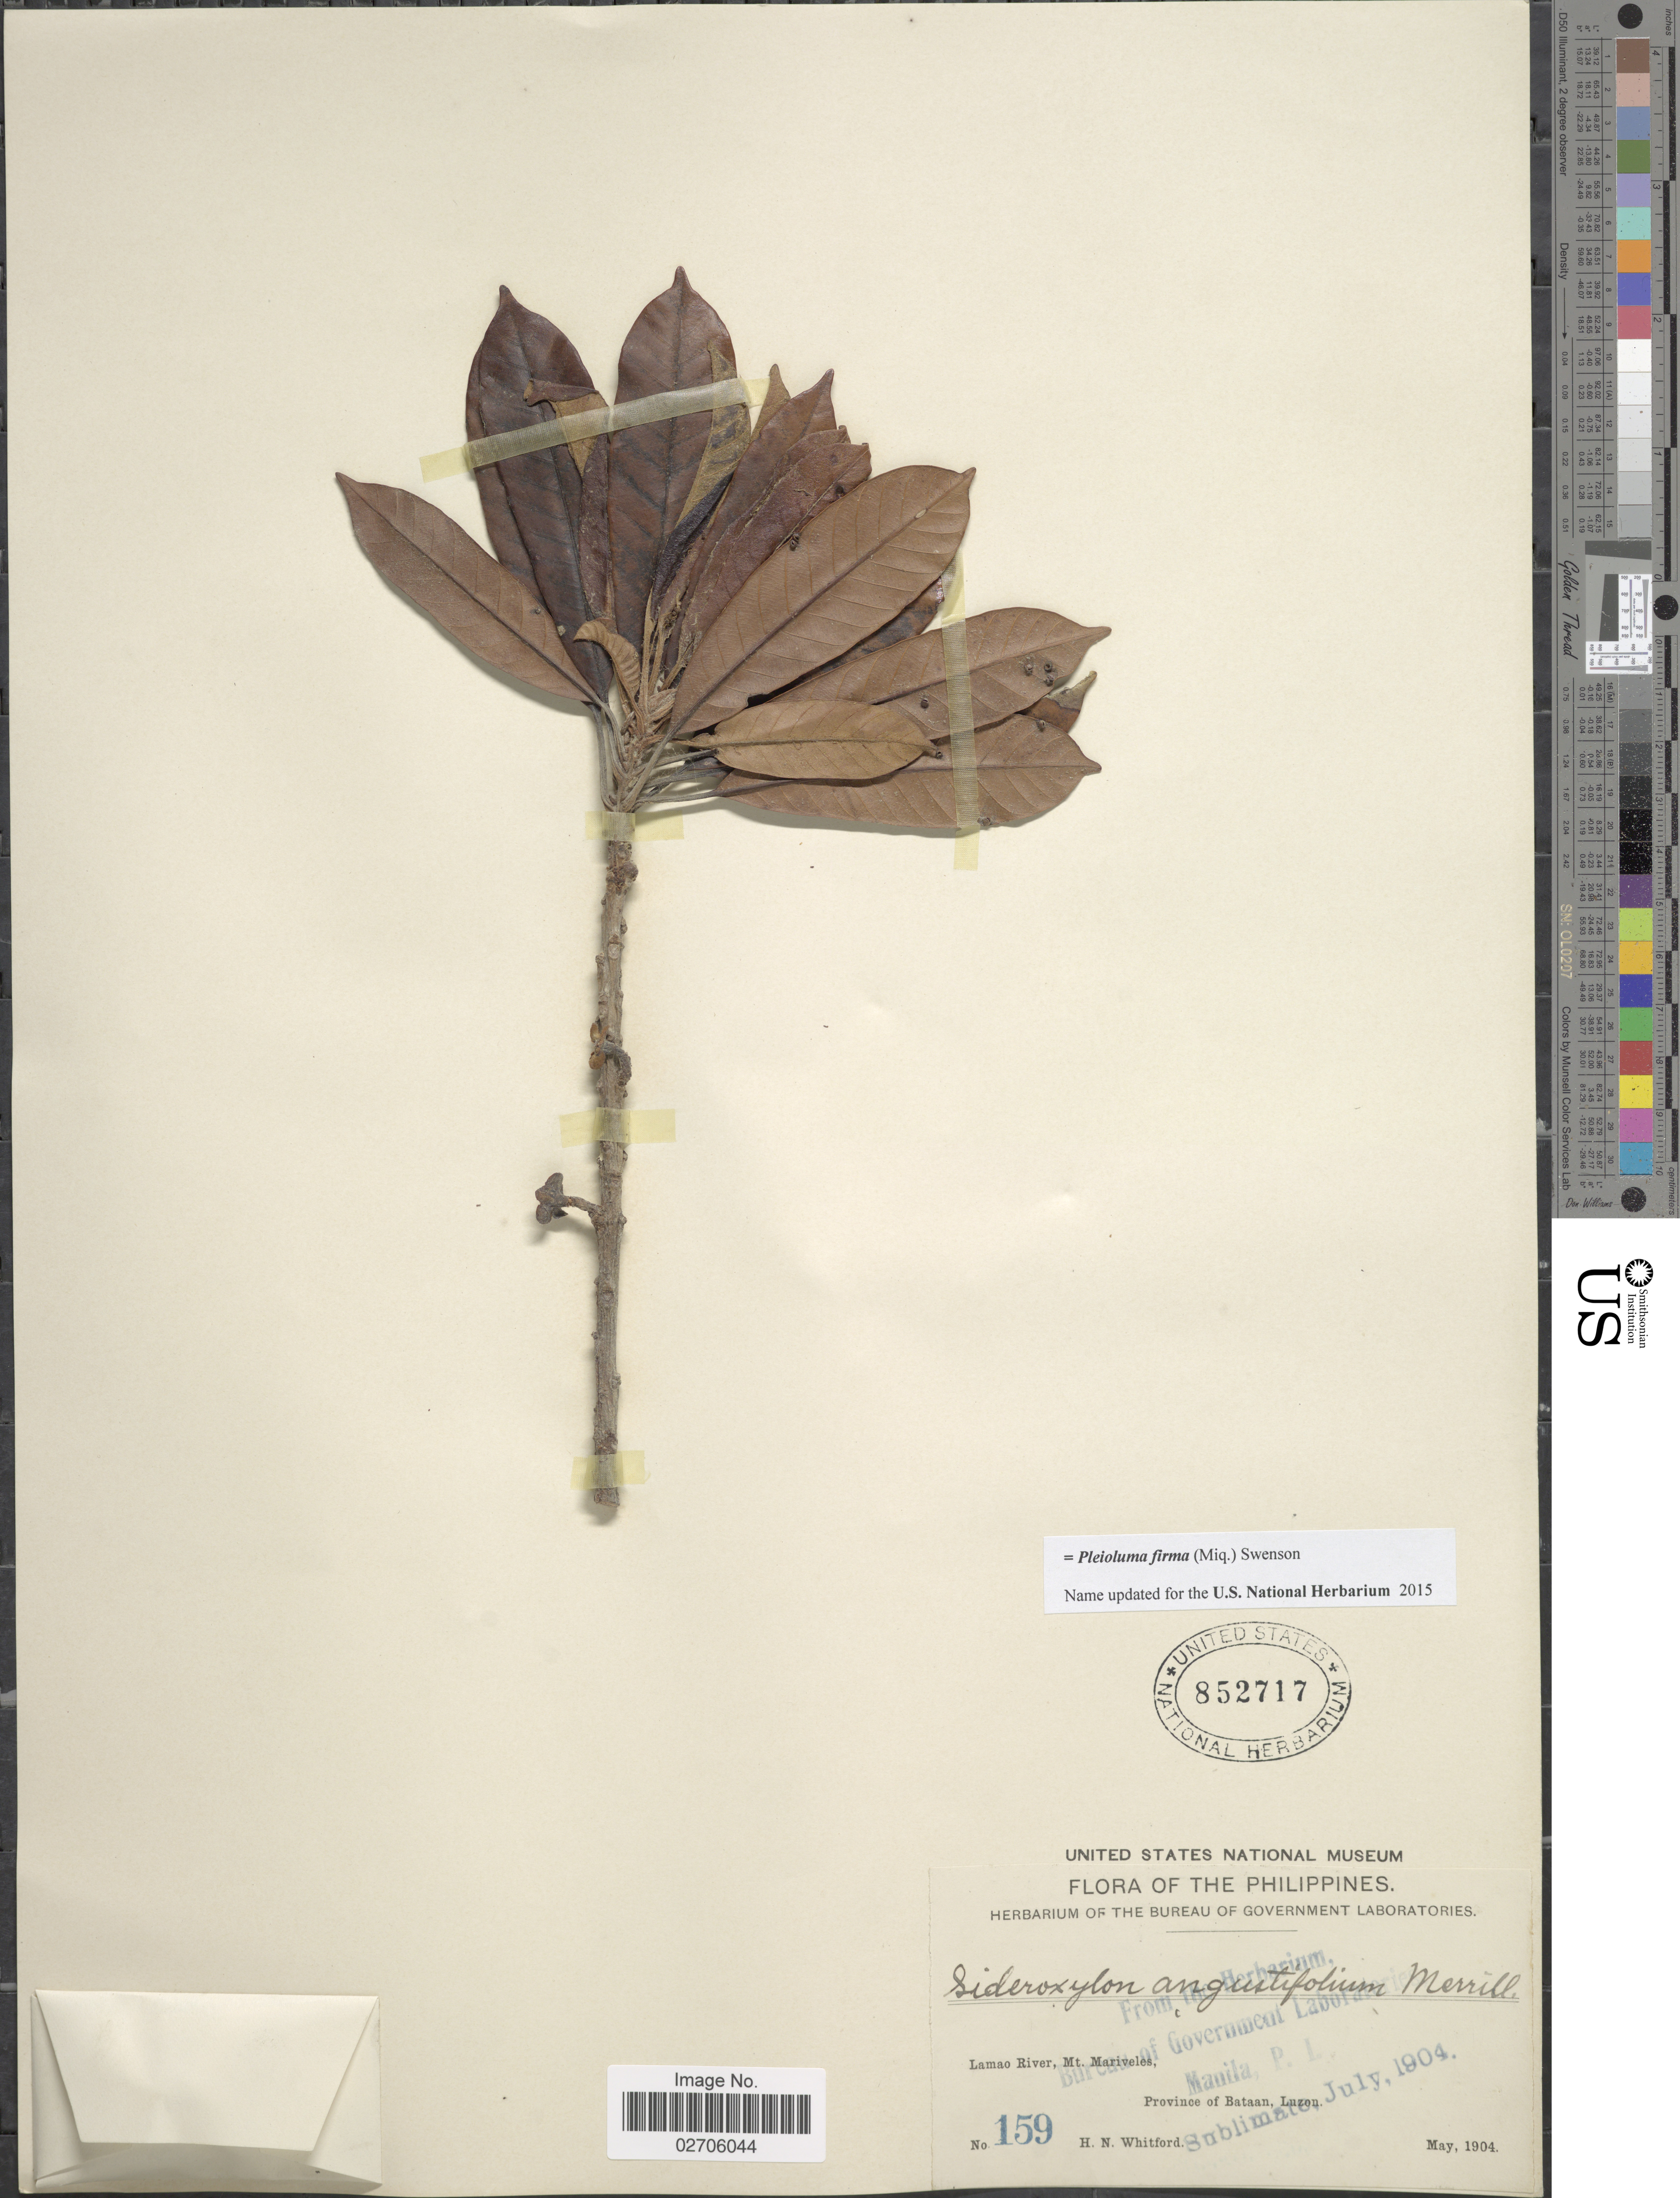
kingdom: Plantae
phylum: Tracheophyta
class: Magnoliopsida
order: Ericales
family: Sapotaceae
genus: Pleioluma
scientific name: Pleioluma firma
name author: (Miq.) Swenson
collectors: H. N. Whitford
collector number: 159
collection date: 1904-05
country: Philippines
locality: Lamao River, Mt. Mariveles, Province of Bataan, Luzon.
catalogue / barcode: US 852717